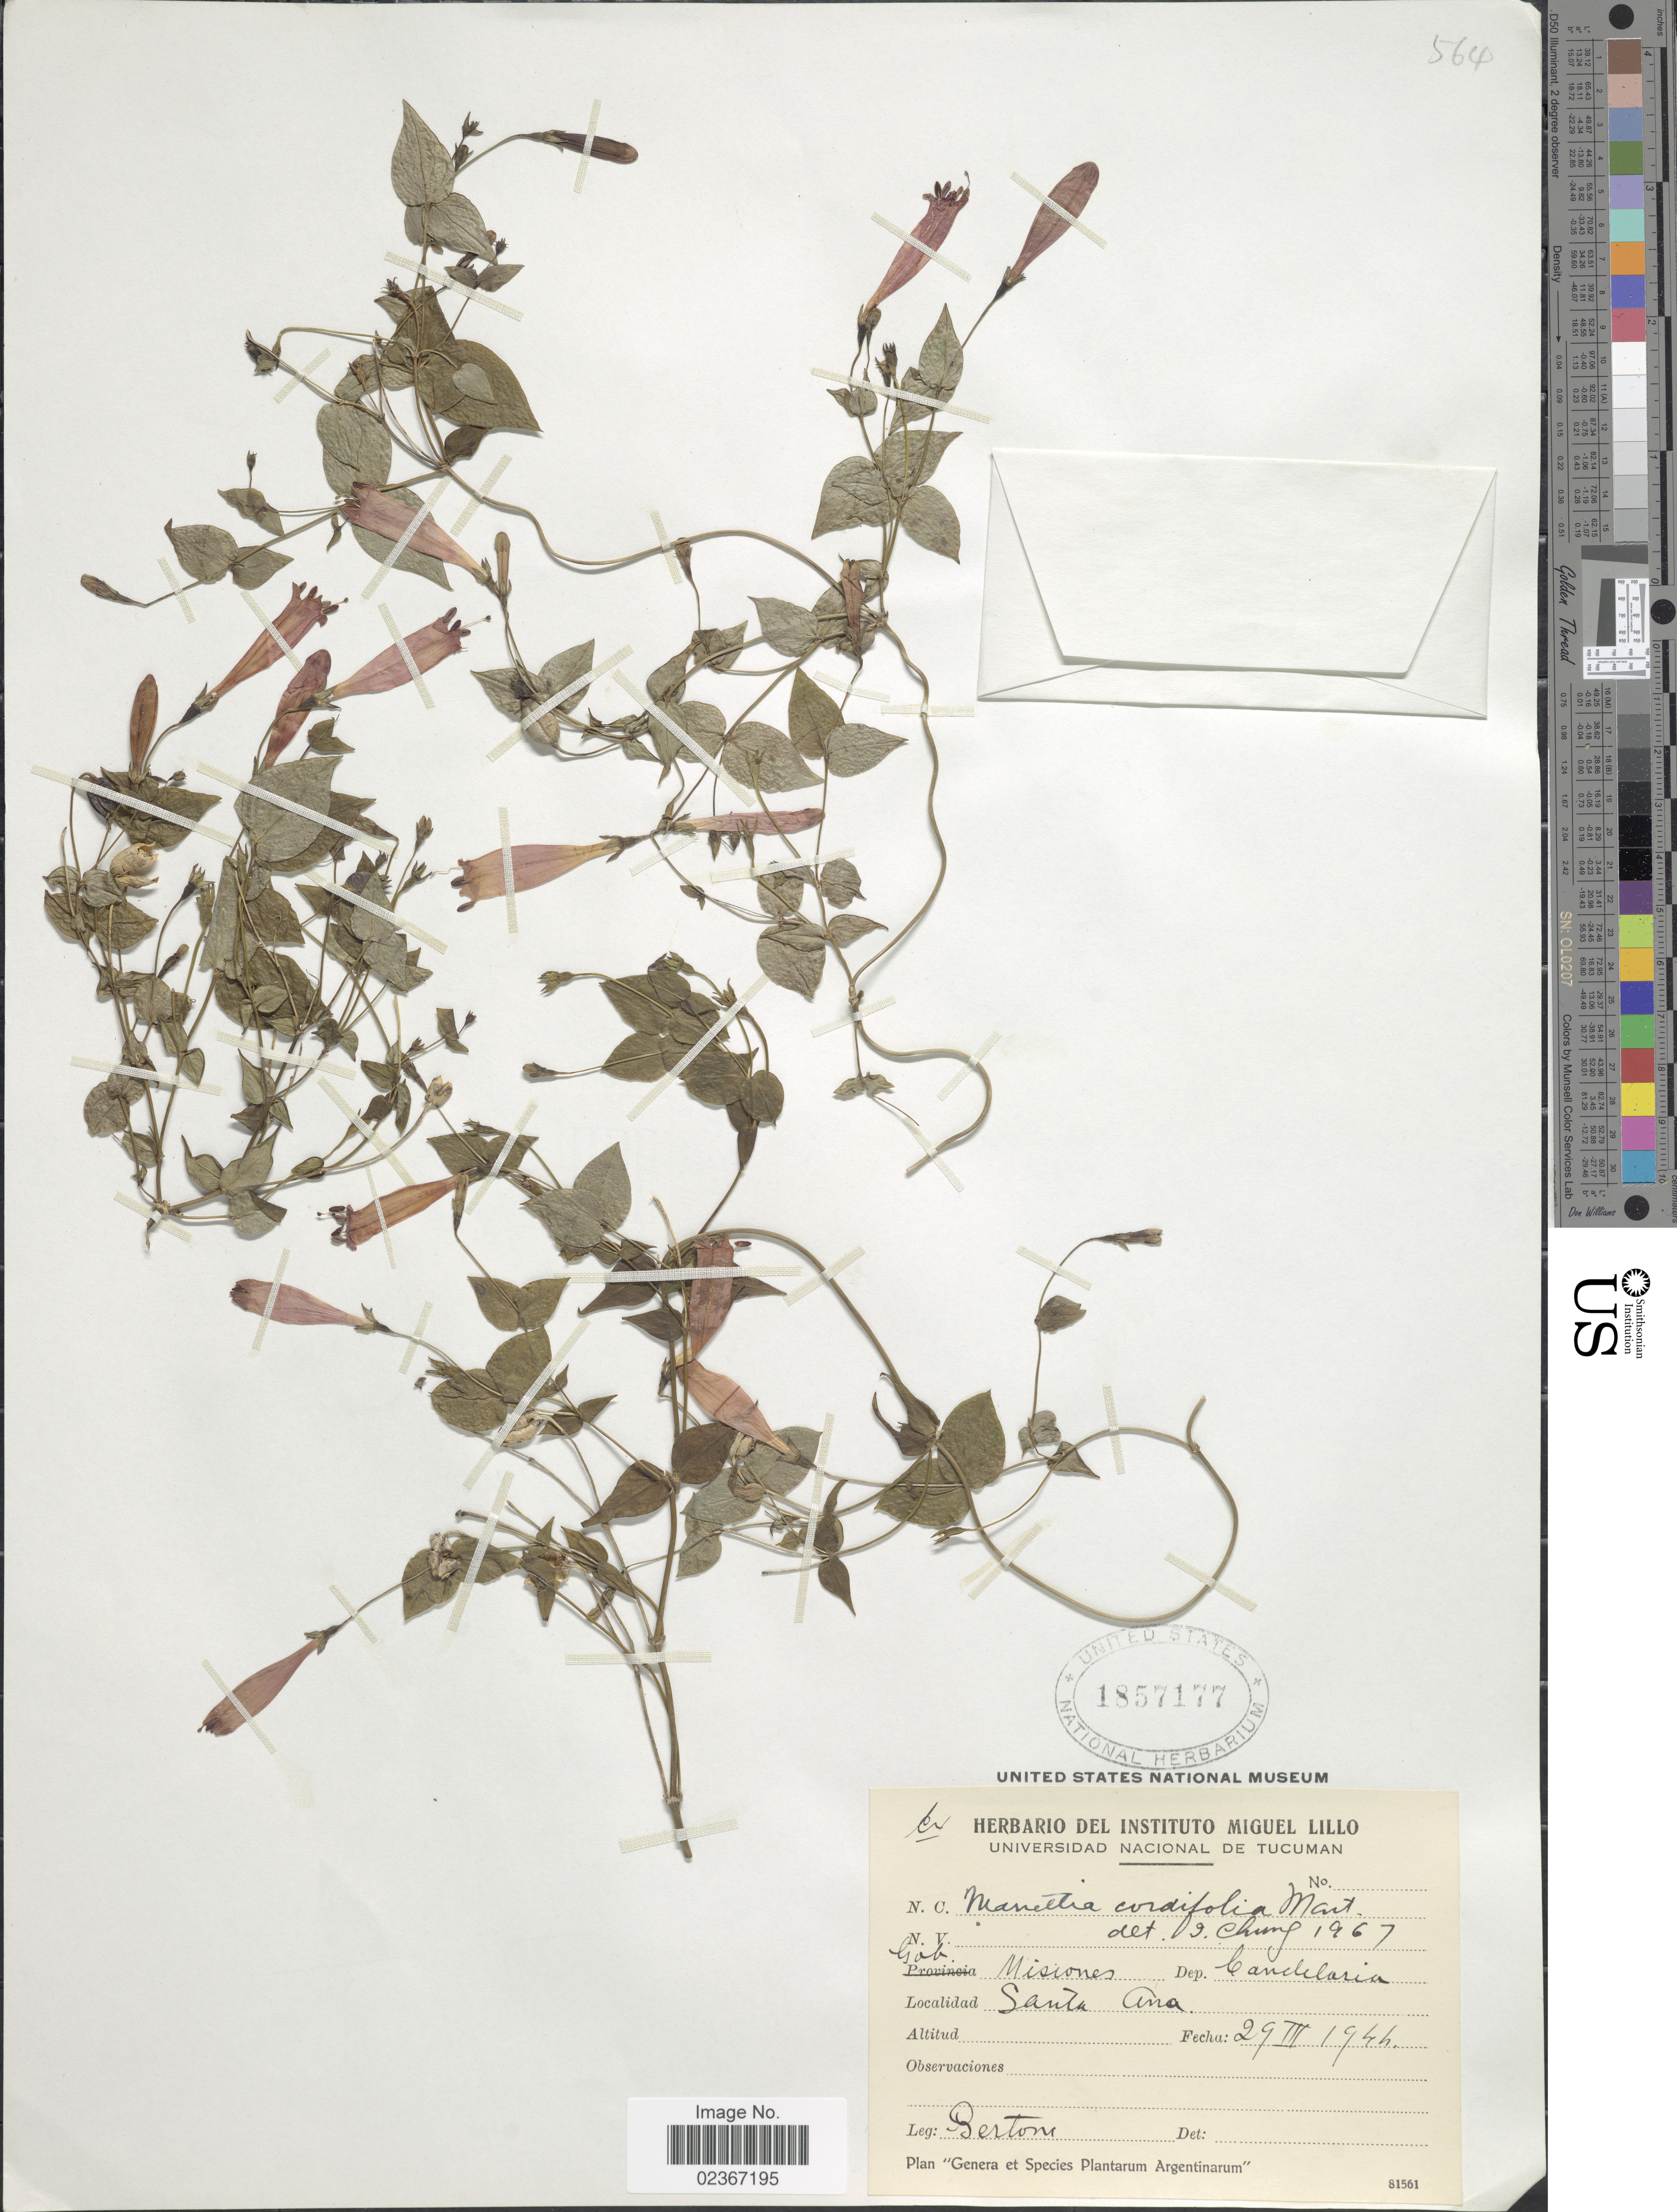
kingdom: Plantae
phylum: Tracheophyta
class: Magnoliopsida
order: Gentianales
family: Rubiaceae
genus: Manettia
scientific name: Manettia cordifolia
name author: Mart.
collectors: -- Bertoni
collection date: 1944-03-29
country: Argentina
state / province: Misiones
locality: Gob. Misiones, Dep. Candelaria, Santa Ana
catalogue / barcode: US 1857177